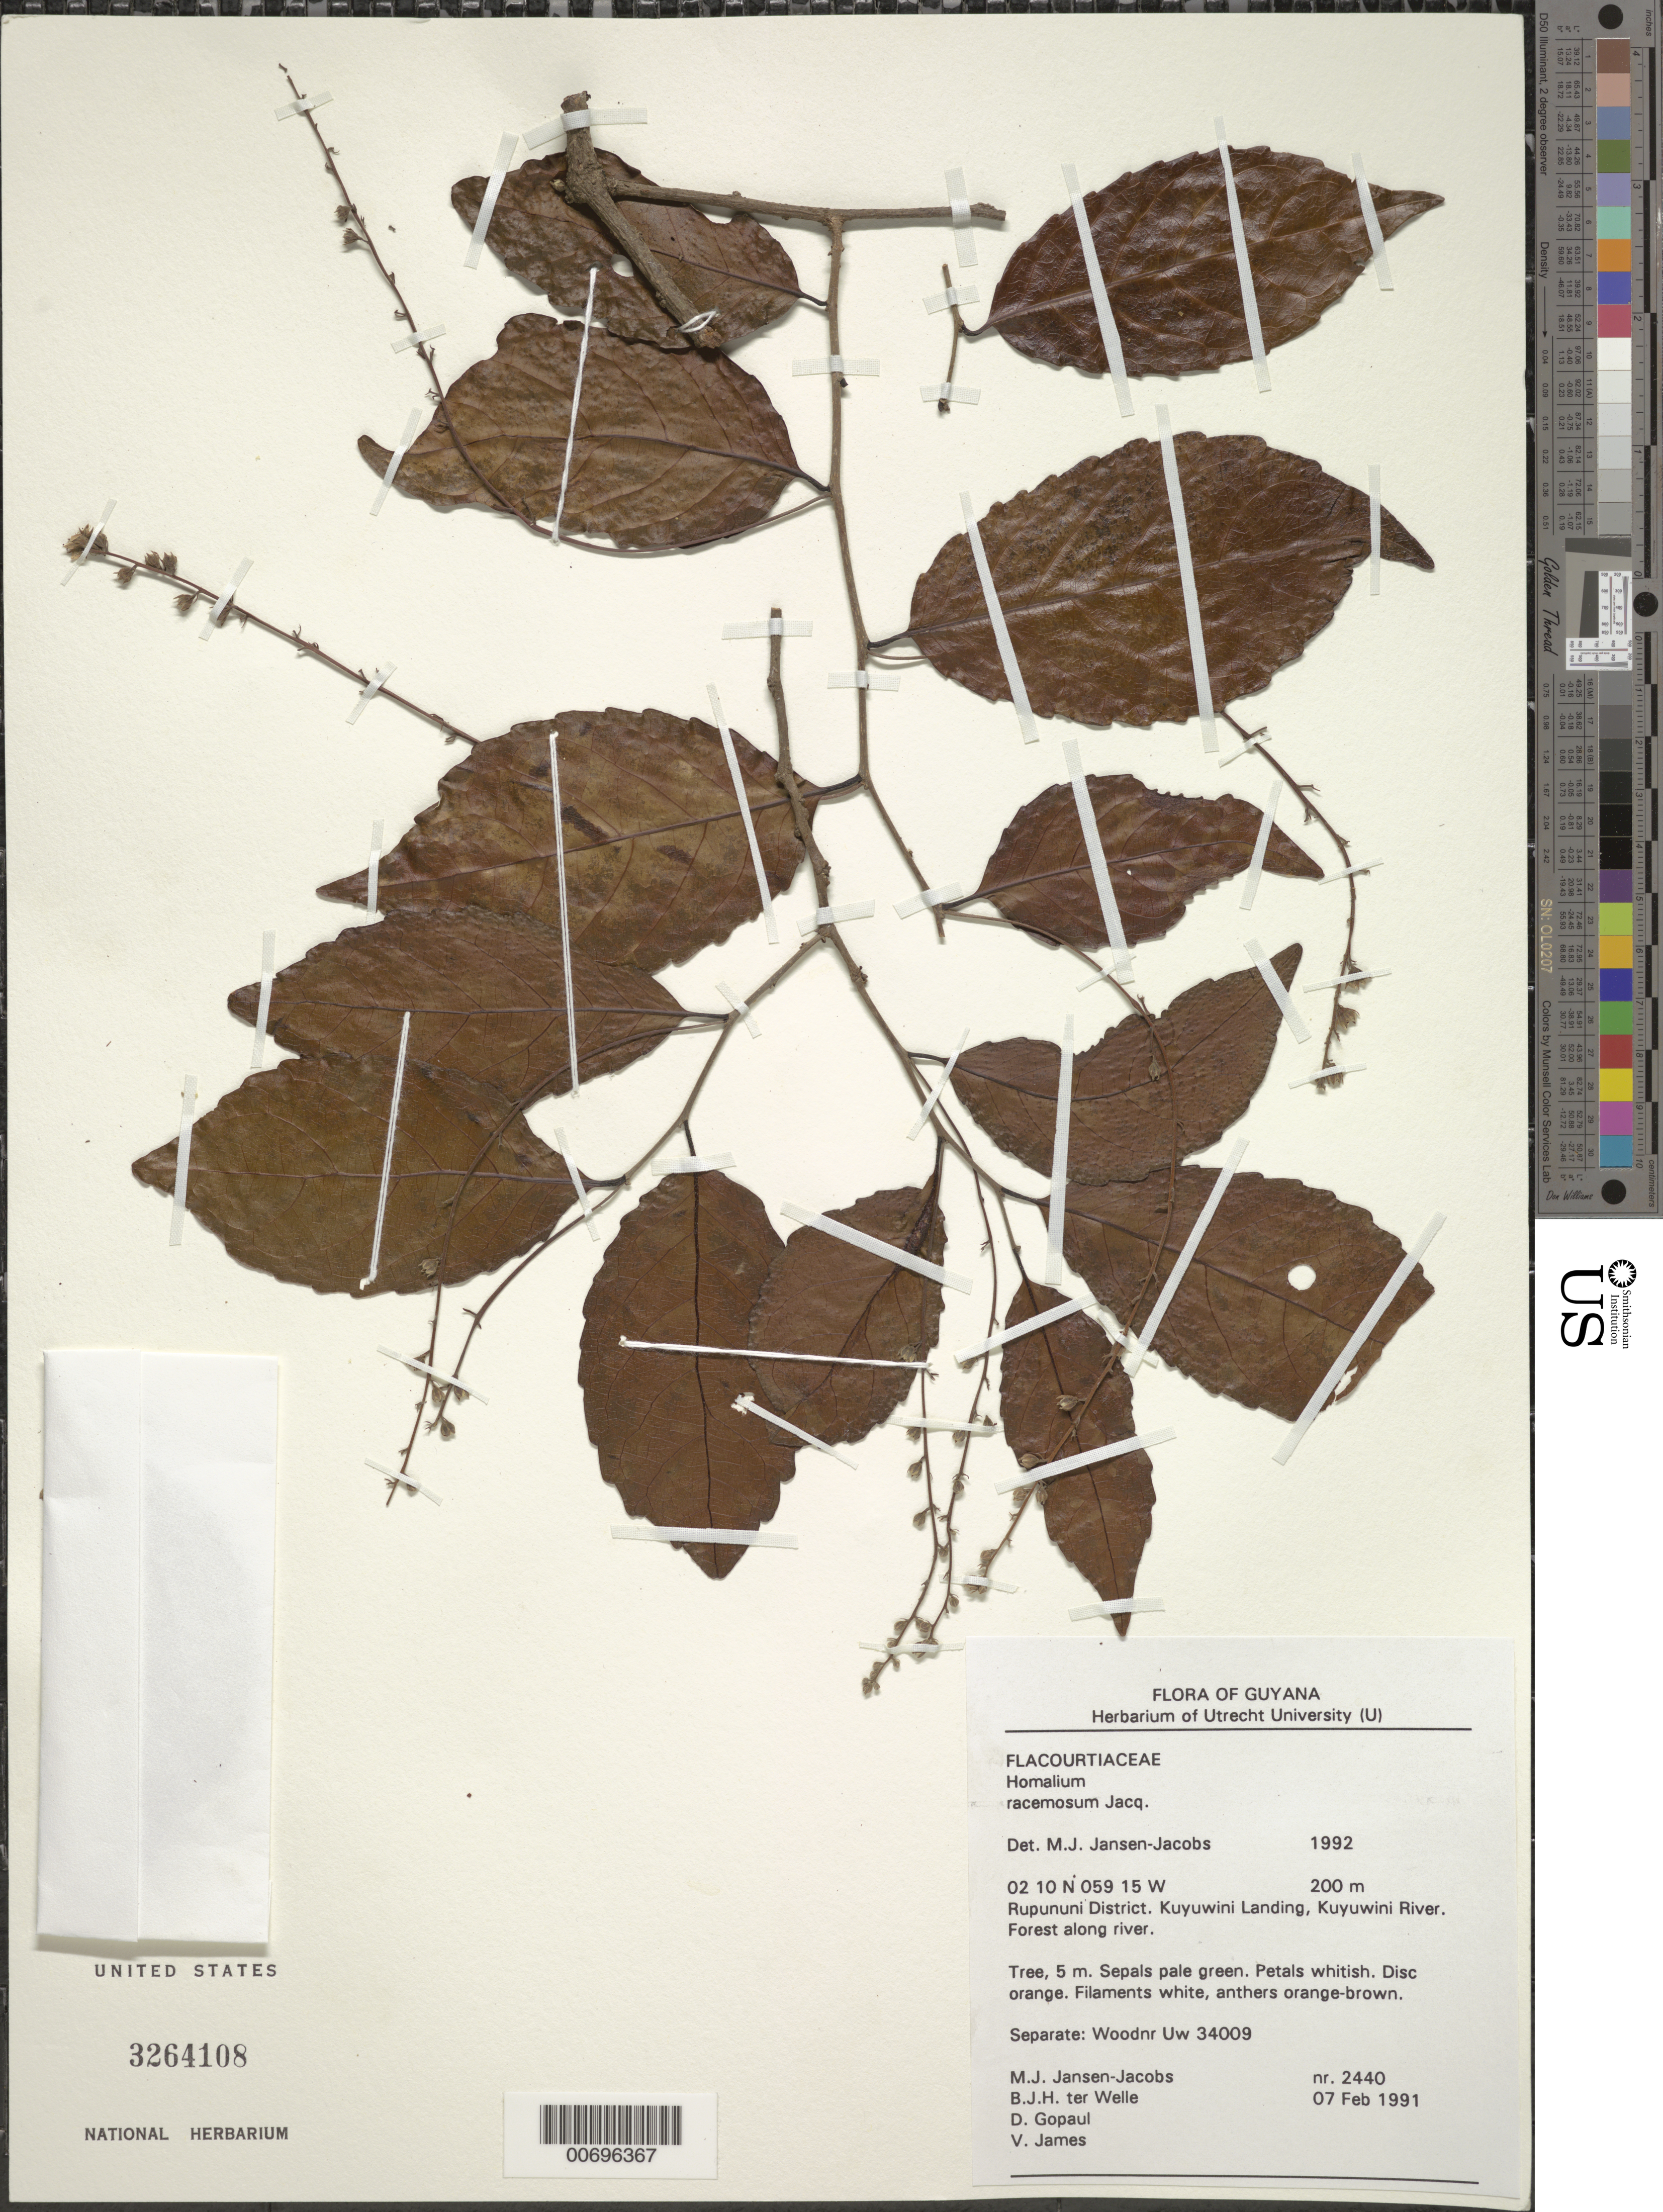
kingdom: Plantae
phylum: Tracheophyta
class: Magnoliopsida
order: Malpighiales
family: Salicaceae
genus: Homalium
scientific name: Homalium racemosum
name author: Jacq.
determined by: Jansen-Jacobs, M. J., (U), Nationaal Herbarium Nederland, Utrecht University branch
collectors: M. J. Jansen-Jacobs, B. Welle, D. Gopaul & V. James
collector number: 2440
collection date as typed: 7-Feb-91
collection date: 1991-02-07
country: Guyana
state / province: U. Takutu-U. Essequibo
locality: Kuyuwini Landing, Kuyuwini River, Rupununi District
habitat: Forest along river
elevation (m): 200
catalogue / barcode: US 3264108